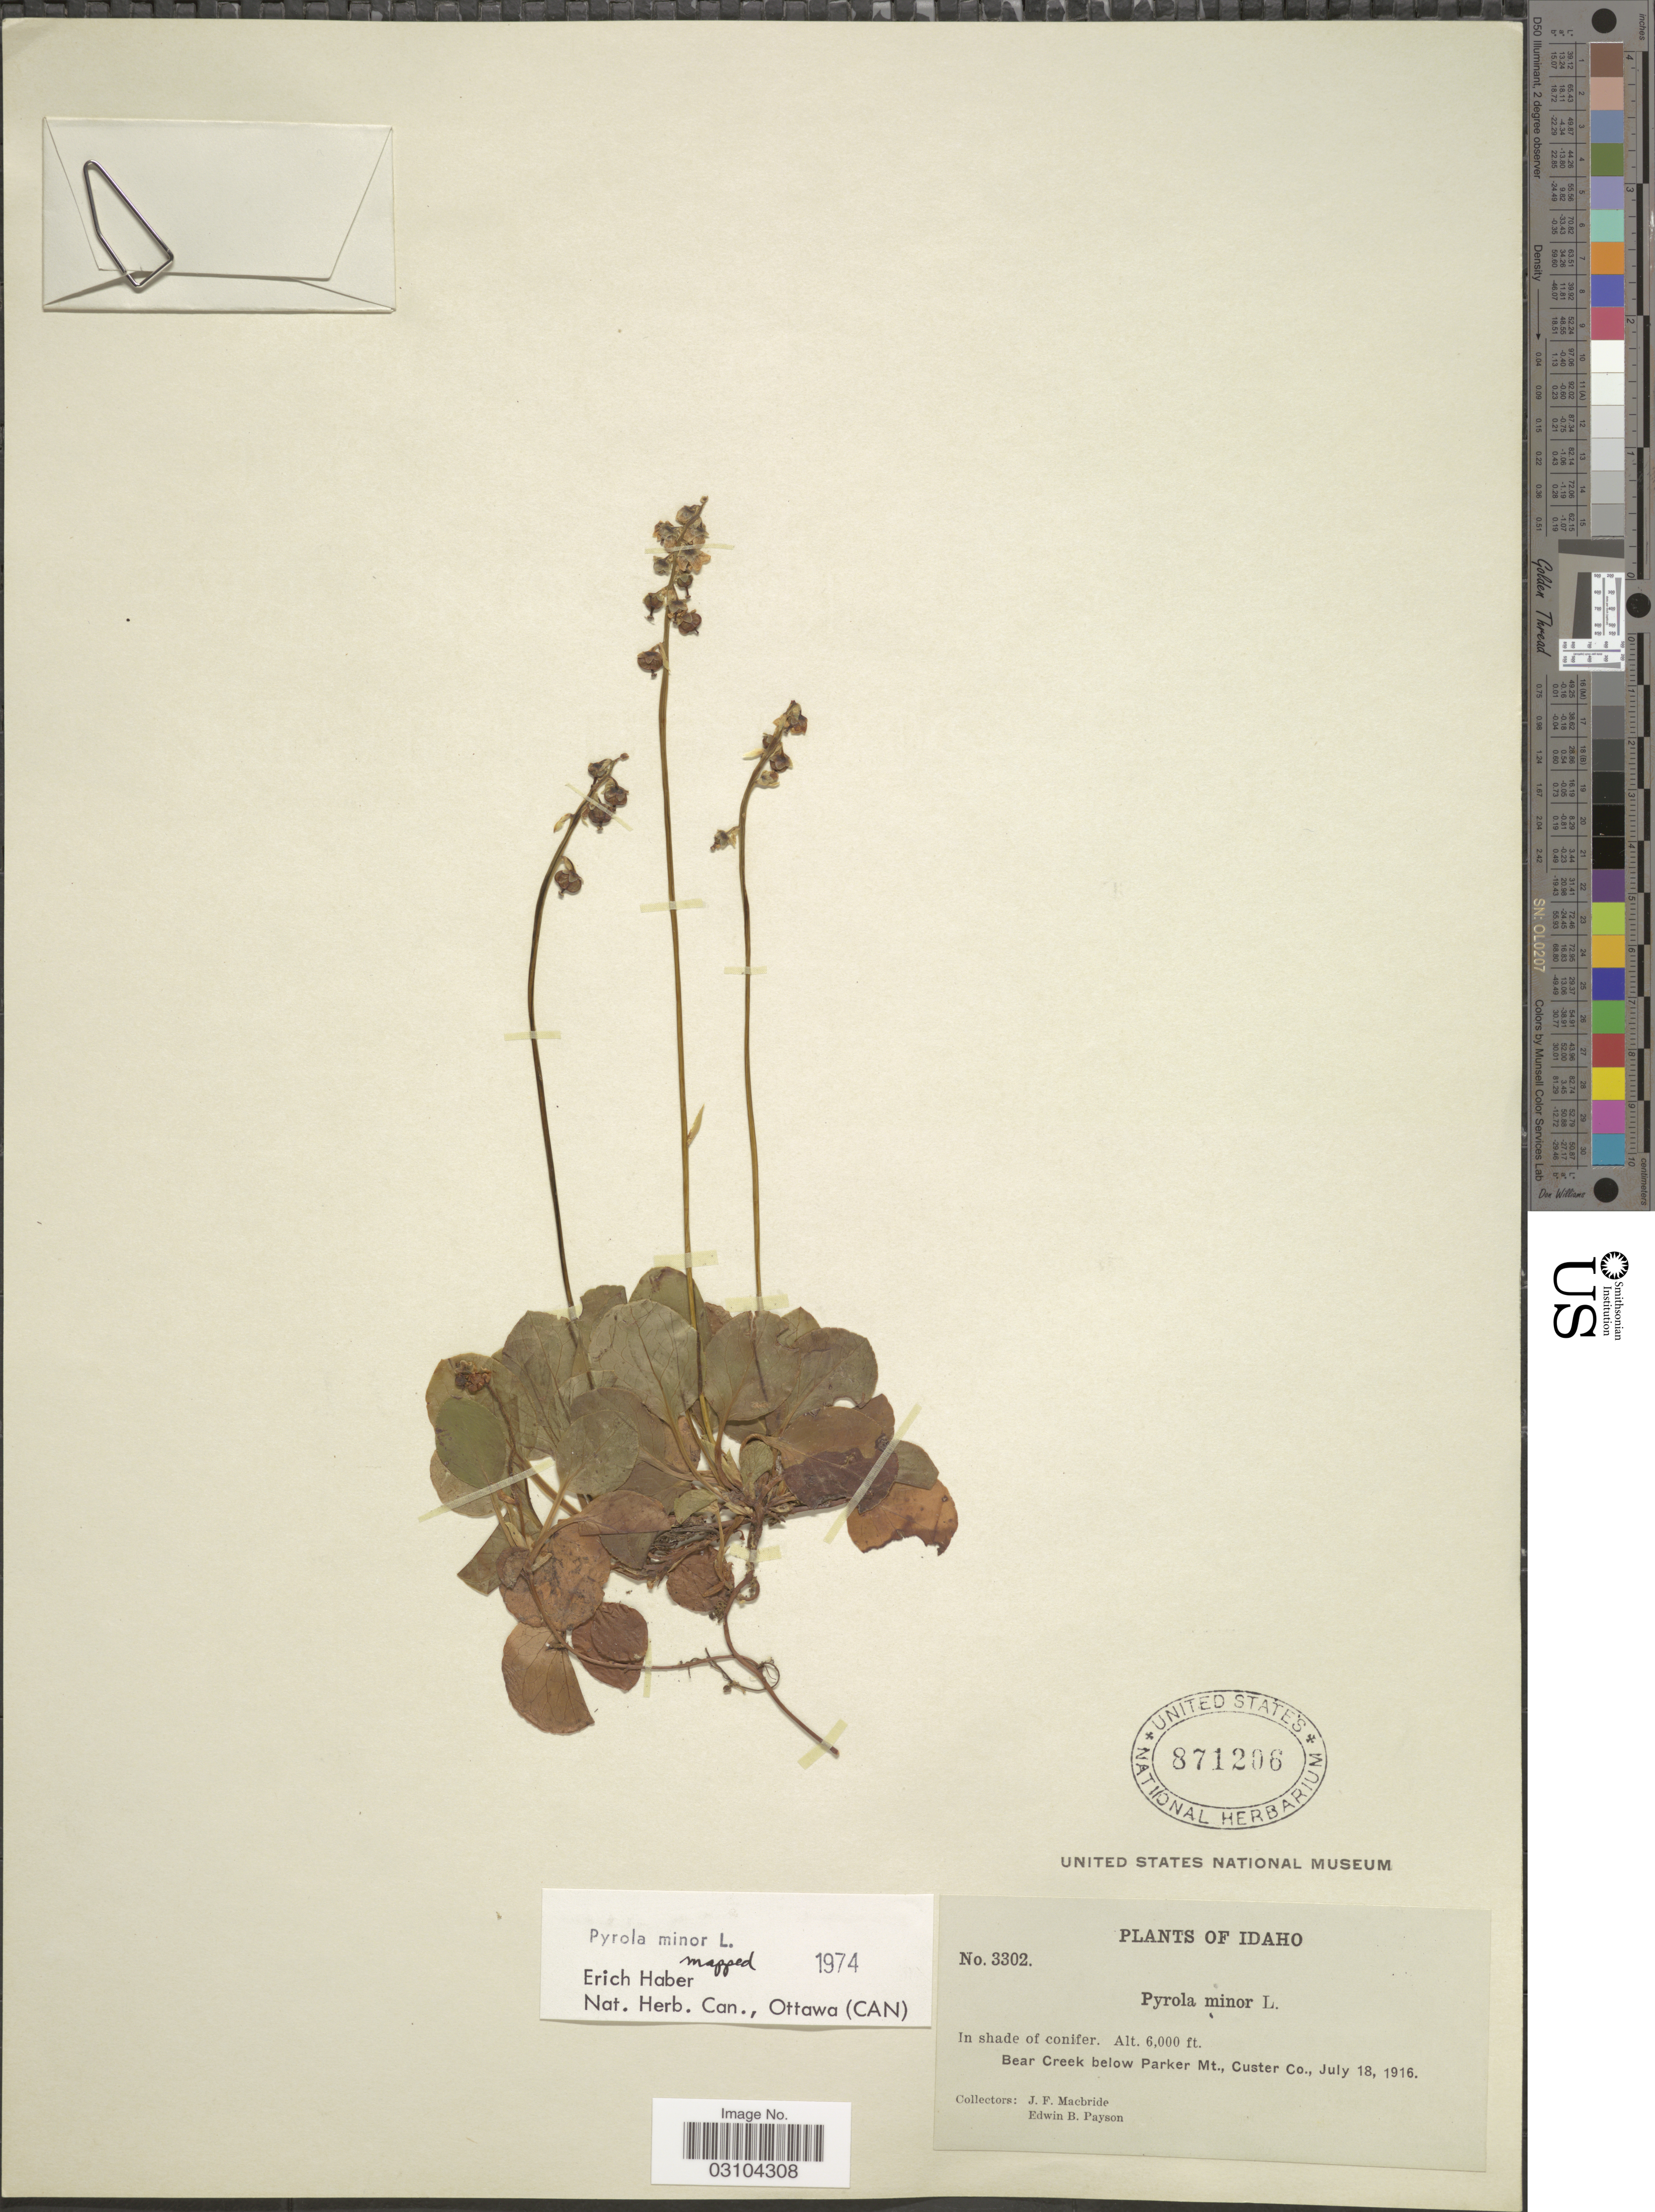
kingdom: Plantae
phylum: Tracheophyta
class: Magnoliopsida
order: Ericales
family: Ericaceae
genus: Pyrola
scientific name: Pyrola minor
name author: L.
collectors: J. F. Macbride & E. B. Payson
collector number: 3302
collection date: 1916-07-18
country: United States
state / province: Idaho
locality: In shade of conifer. Bear Creek below Parker Mt., Custer Co.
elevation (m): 1829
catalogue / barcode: US 871206